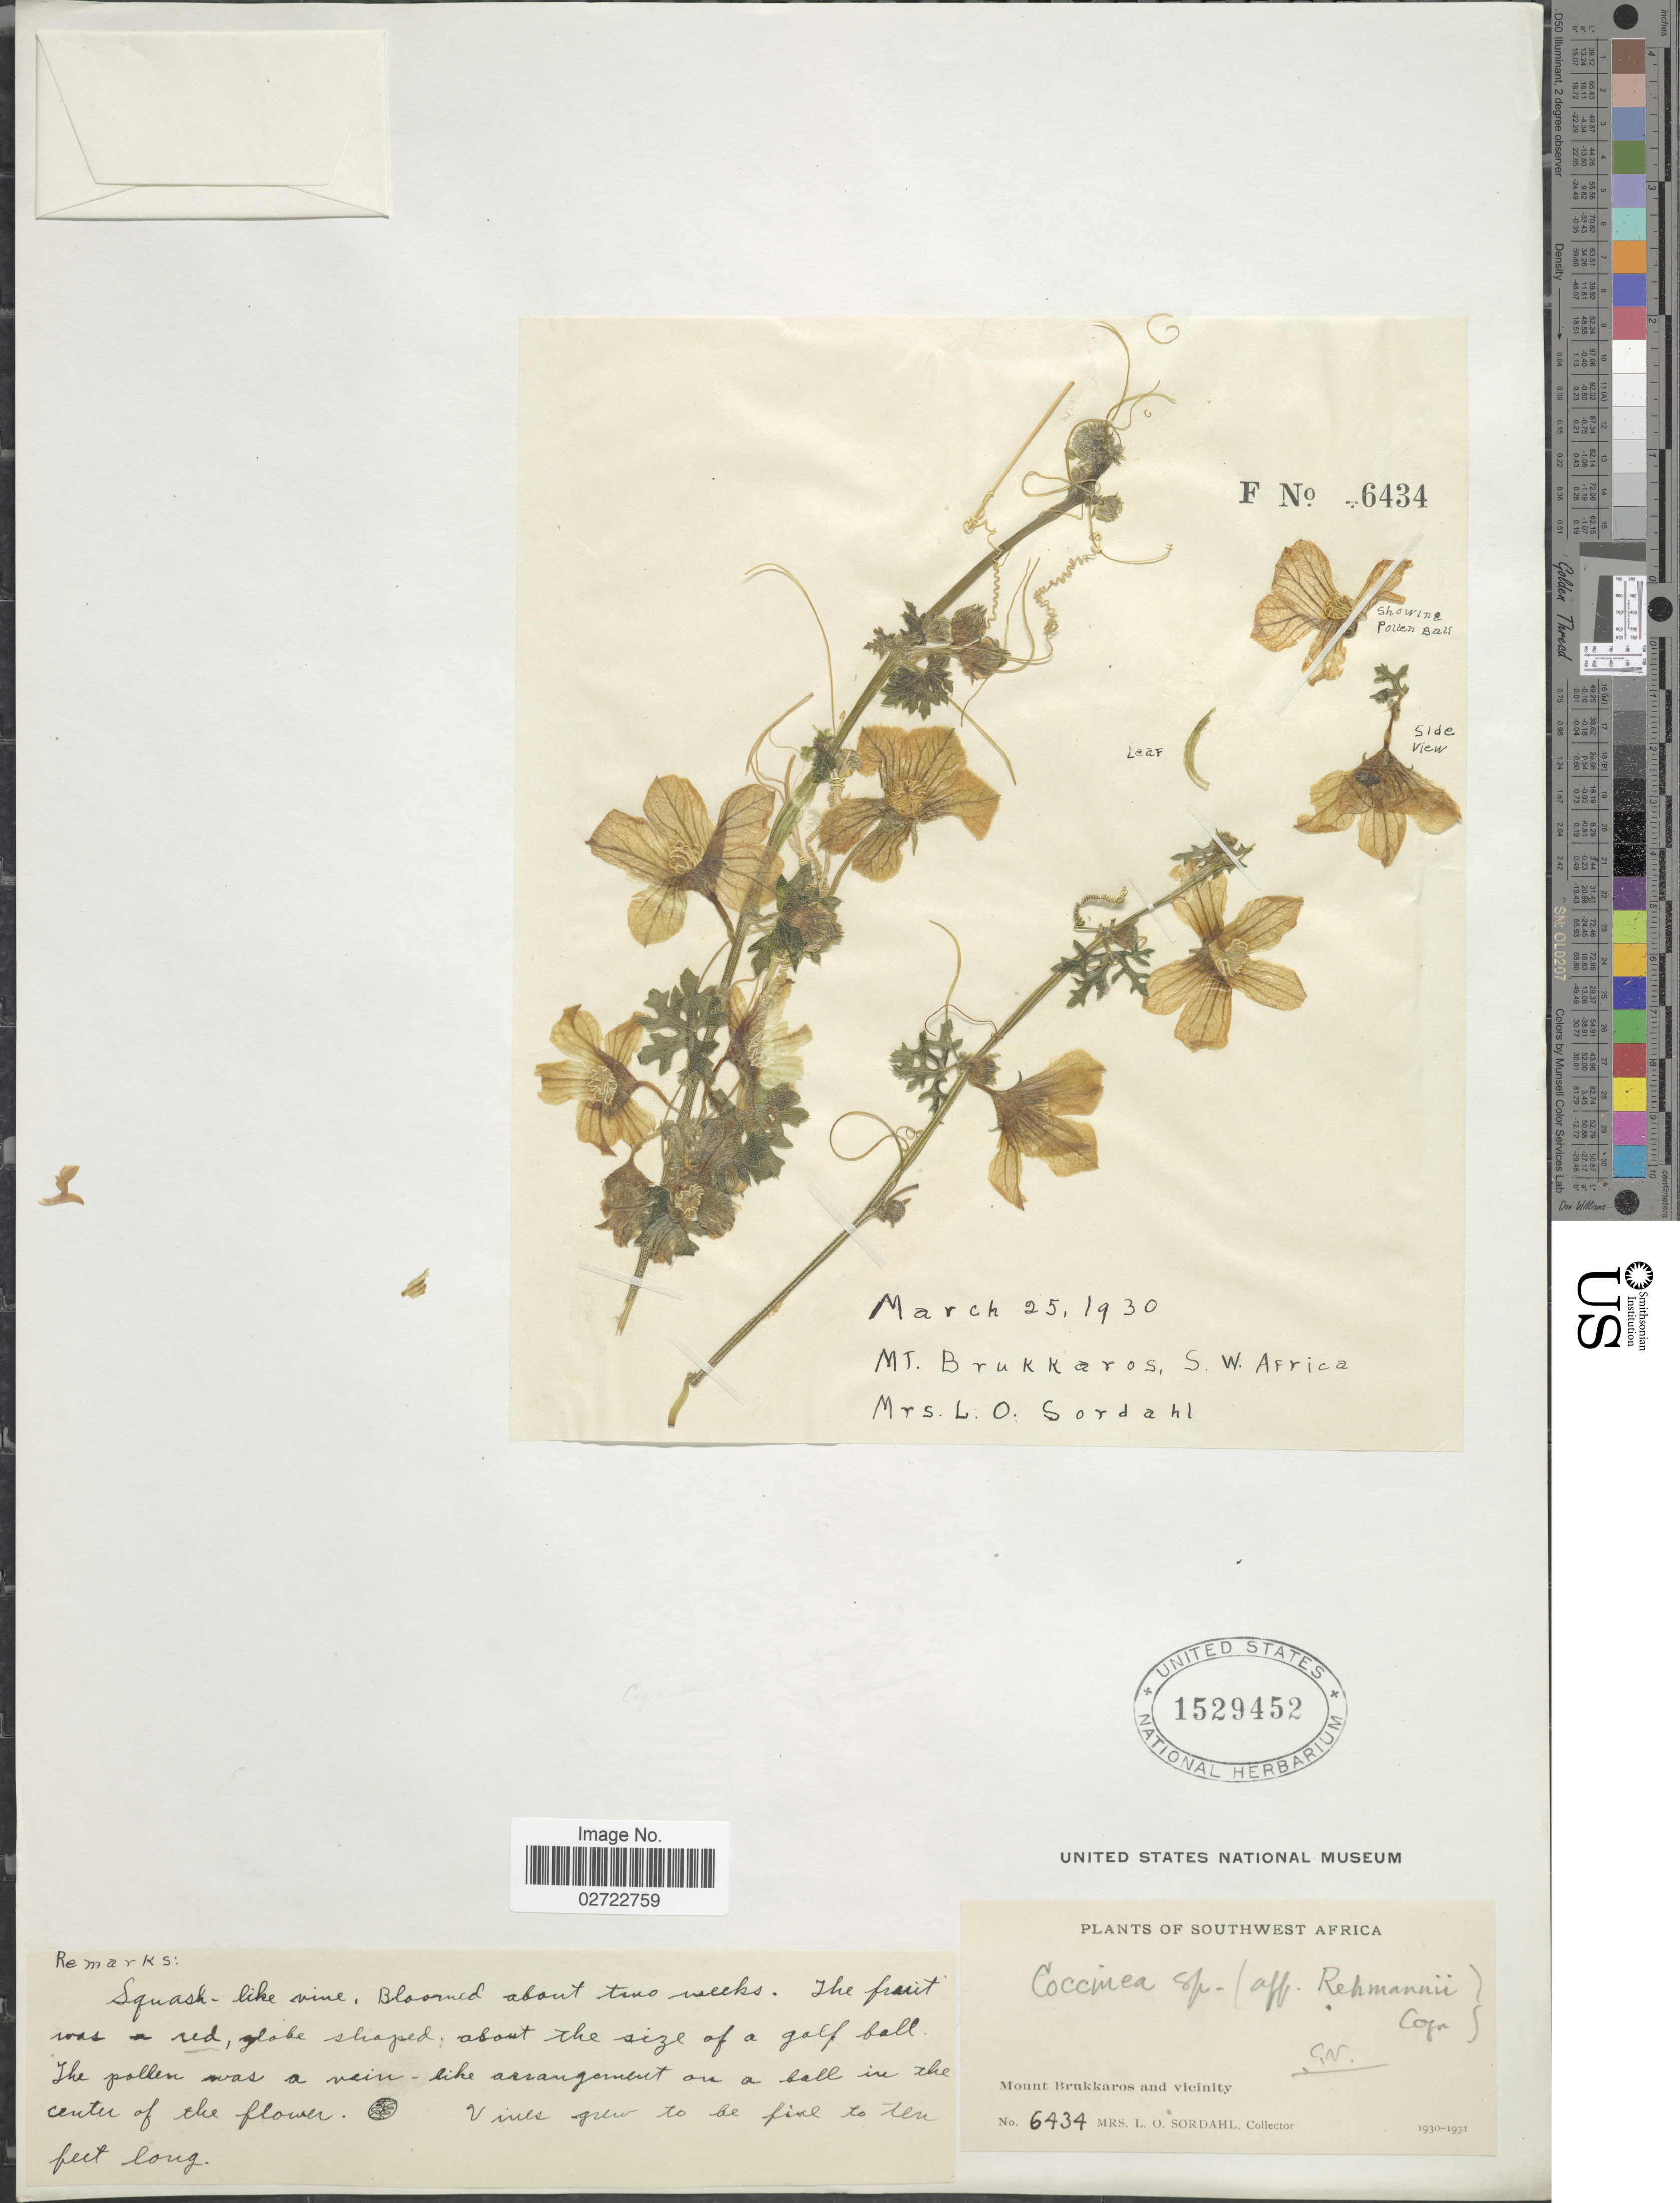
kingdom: Plantae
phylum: Tracheophyta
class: Magnoliopsida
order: Cucurbitales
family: Cucurbitaceae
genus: Coccinia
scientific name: Coccinia sp.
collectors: L. Sordahl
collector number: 6434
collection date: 1930-03-25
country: Namibia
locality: Southwest Africa. Mt. Brukkaros and vicinity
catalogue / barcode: US 1529452